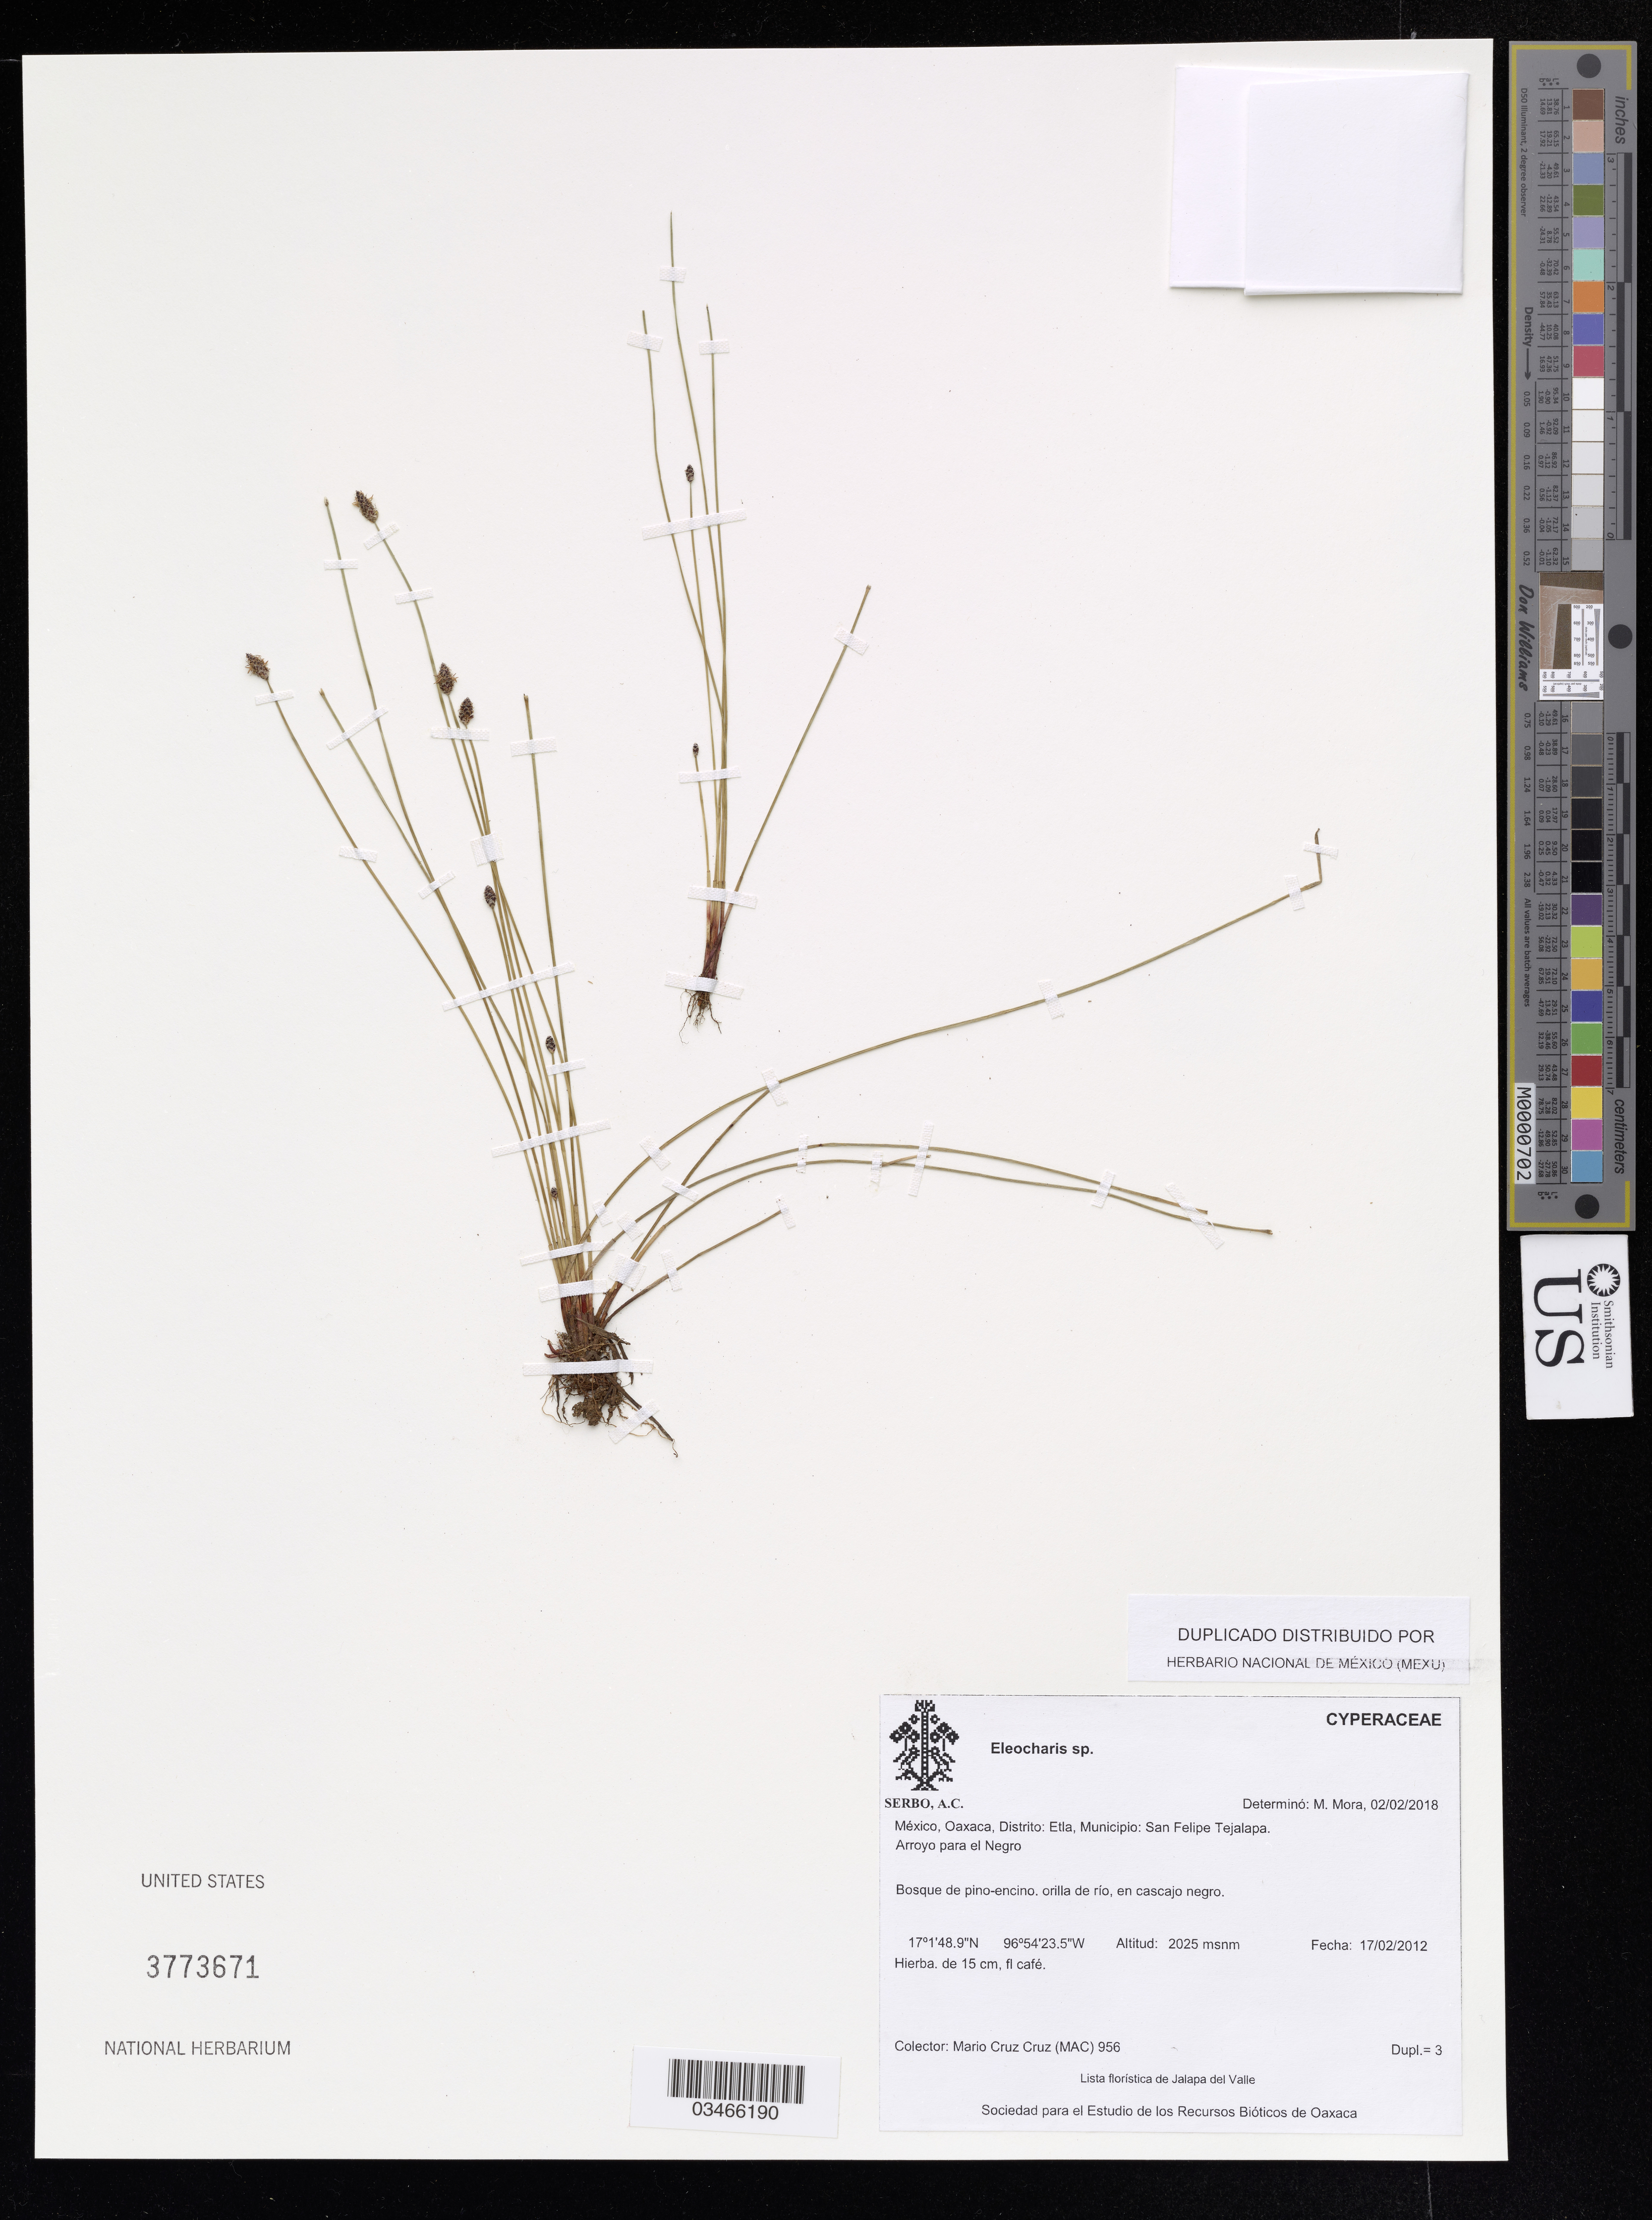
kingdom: Plantae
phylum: Tracheophyta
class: Liliopsida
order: Poales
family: Cyperaceae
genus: Eleocharis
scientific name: Eleocharis sp.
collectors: M. Cruz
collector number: (MAC) 956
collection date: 2012-02-17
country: Mexico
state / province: Oaxaca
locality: Distrito: Etla, Municipio: San Felipe Tejalapa. Arroyo para el Negro.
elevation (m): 2025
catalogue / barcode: US 3773671